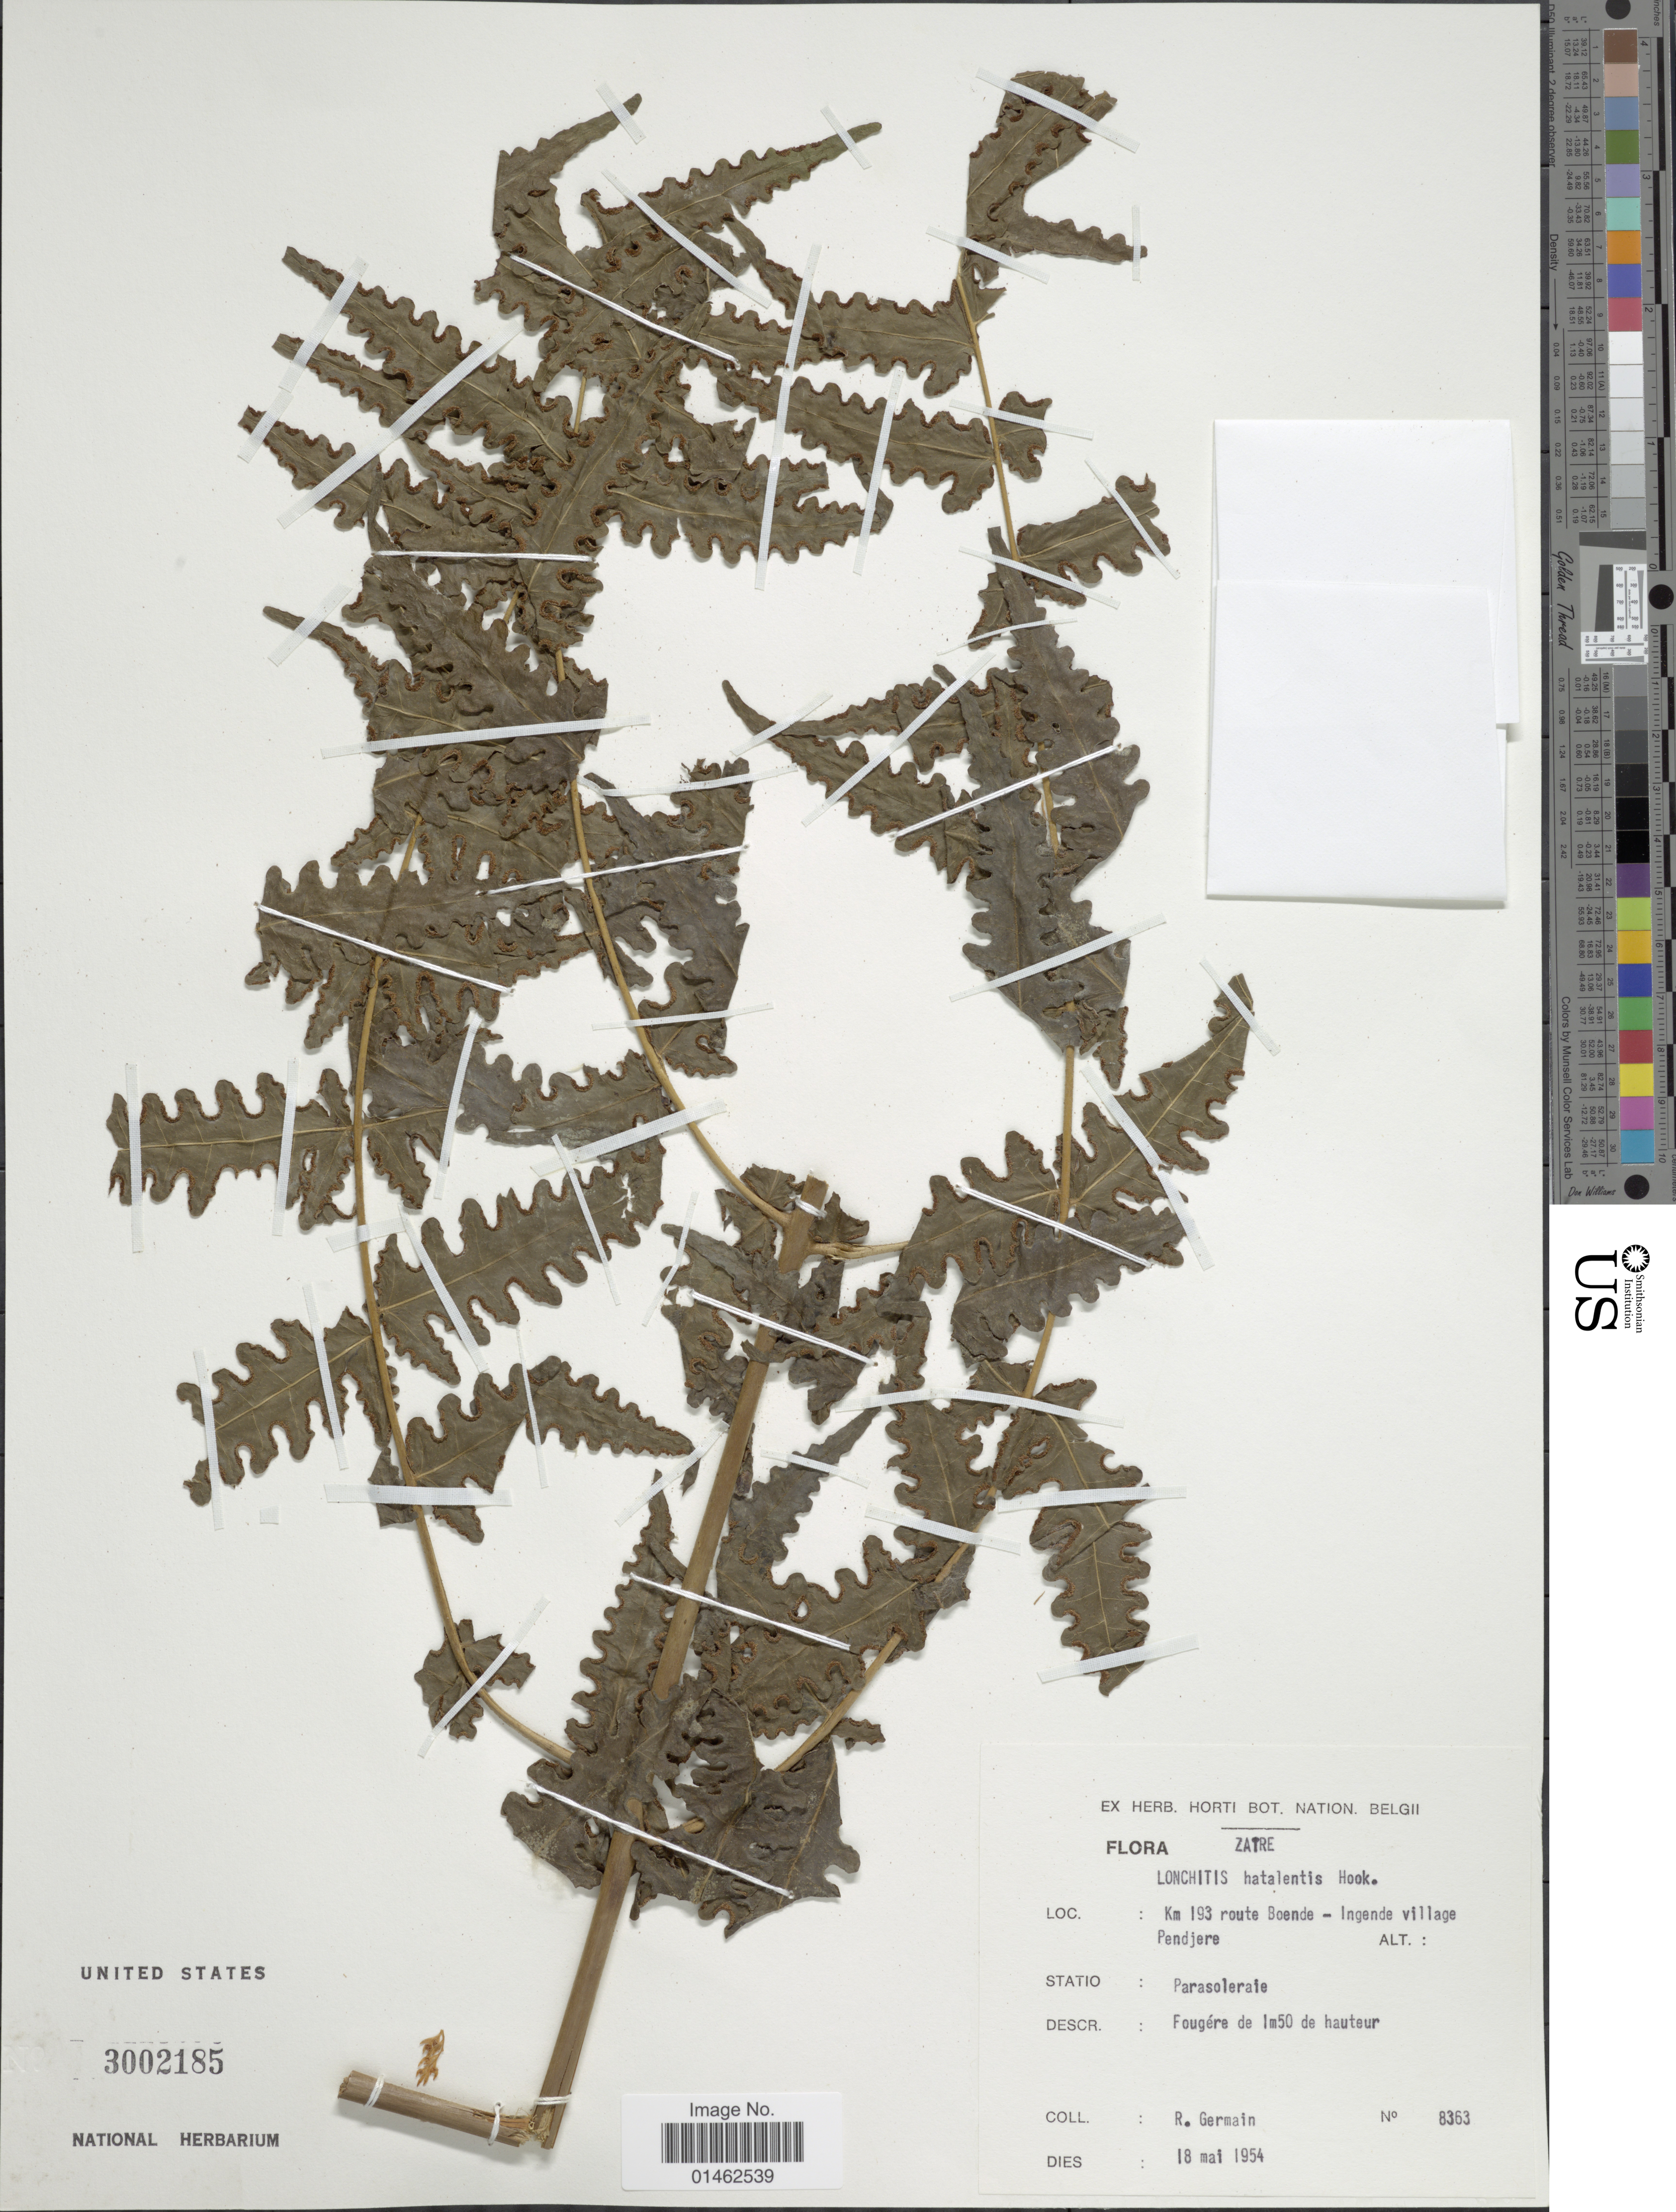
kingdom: Plantae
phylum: Tracheophyta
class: Polypodiopsida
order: Polypodiales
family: Dennstaedtiaceae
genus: Blotiella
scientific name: Blotiella natalensis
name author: (Hook.) R.M. Tryon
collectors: R. Germain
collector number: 8363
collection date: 1954-05-18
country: Angola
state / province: Zaire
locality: Km 193 route Boende - Ingende village Pendjere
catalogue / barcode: US 3002185